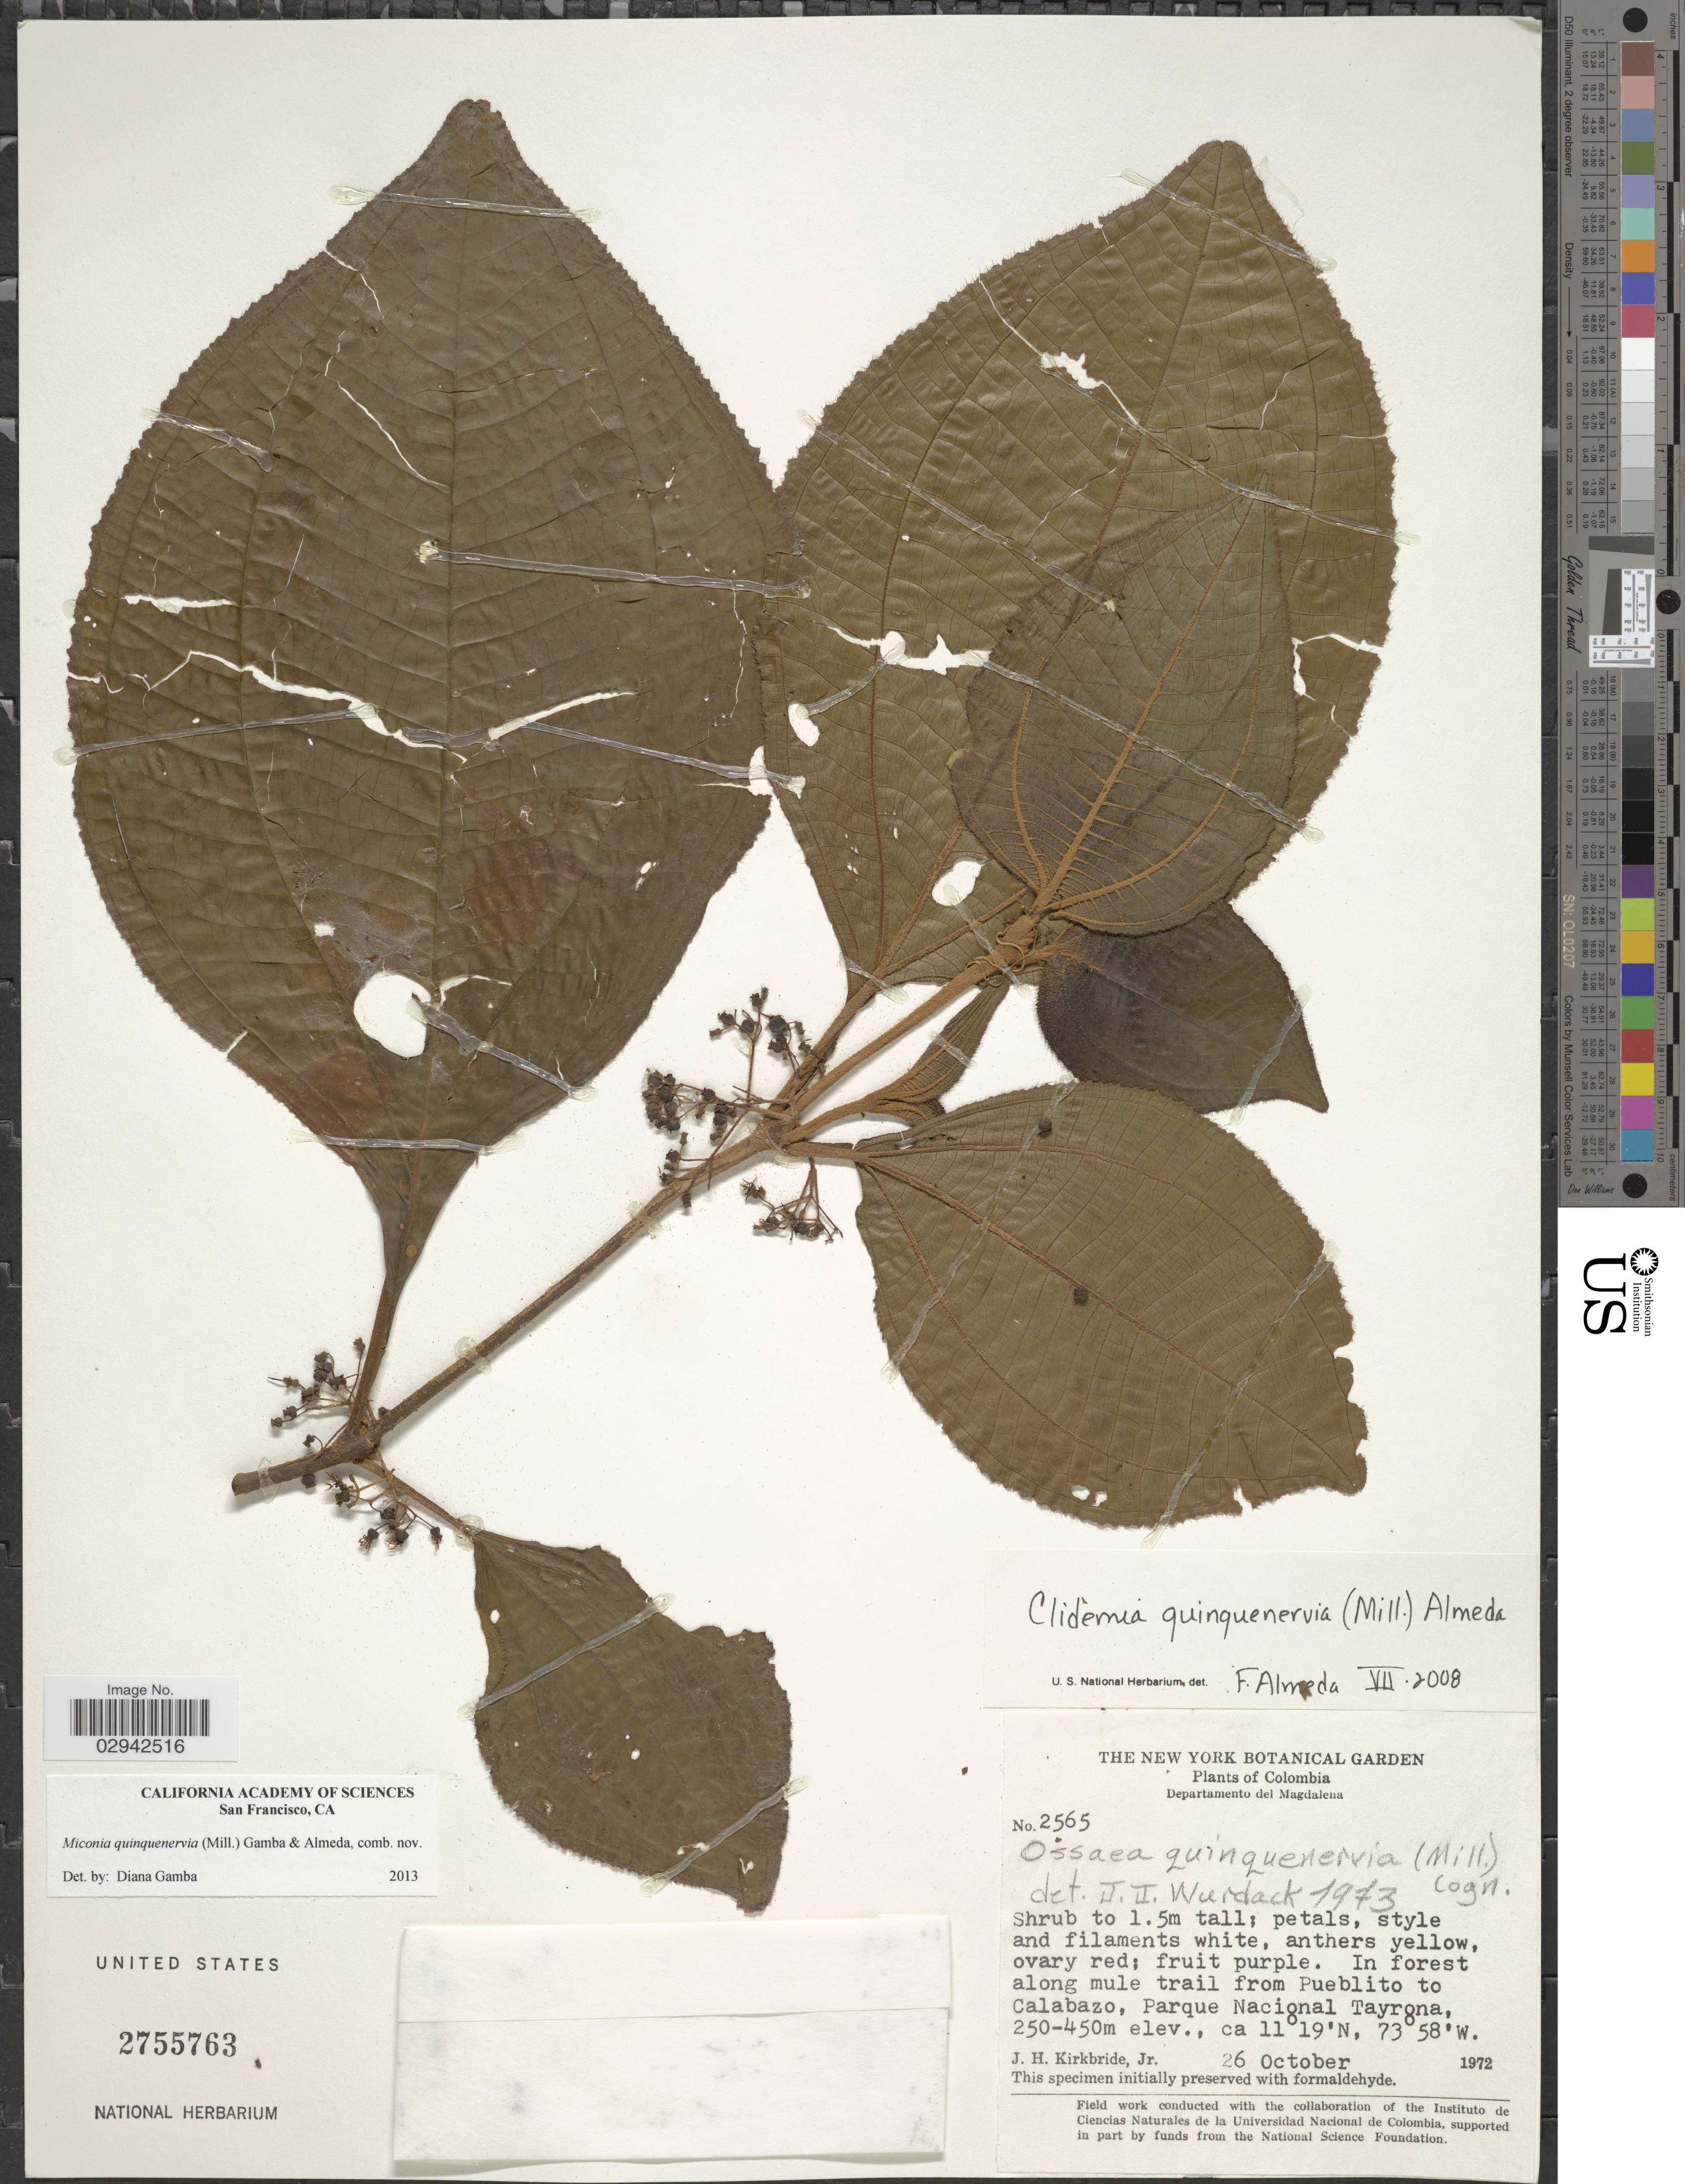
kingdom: Plantae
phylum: Tracheophyta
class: Magnoliopsida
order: Myrtales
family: Melastomataceae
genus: Miconia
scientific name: Miconia quinquenervia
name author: (Mill.) Gamba & Almeda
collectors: J. H. Kirkbride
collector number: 2565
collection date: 1972-10-26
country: Colombia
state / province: Magdalena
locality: Departamento del Magdalena, In forest along mule trail from Pueblito to Calabazo, Parque Nacional Tayrona.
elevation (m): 250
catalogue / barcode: US 2755763